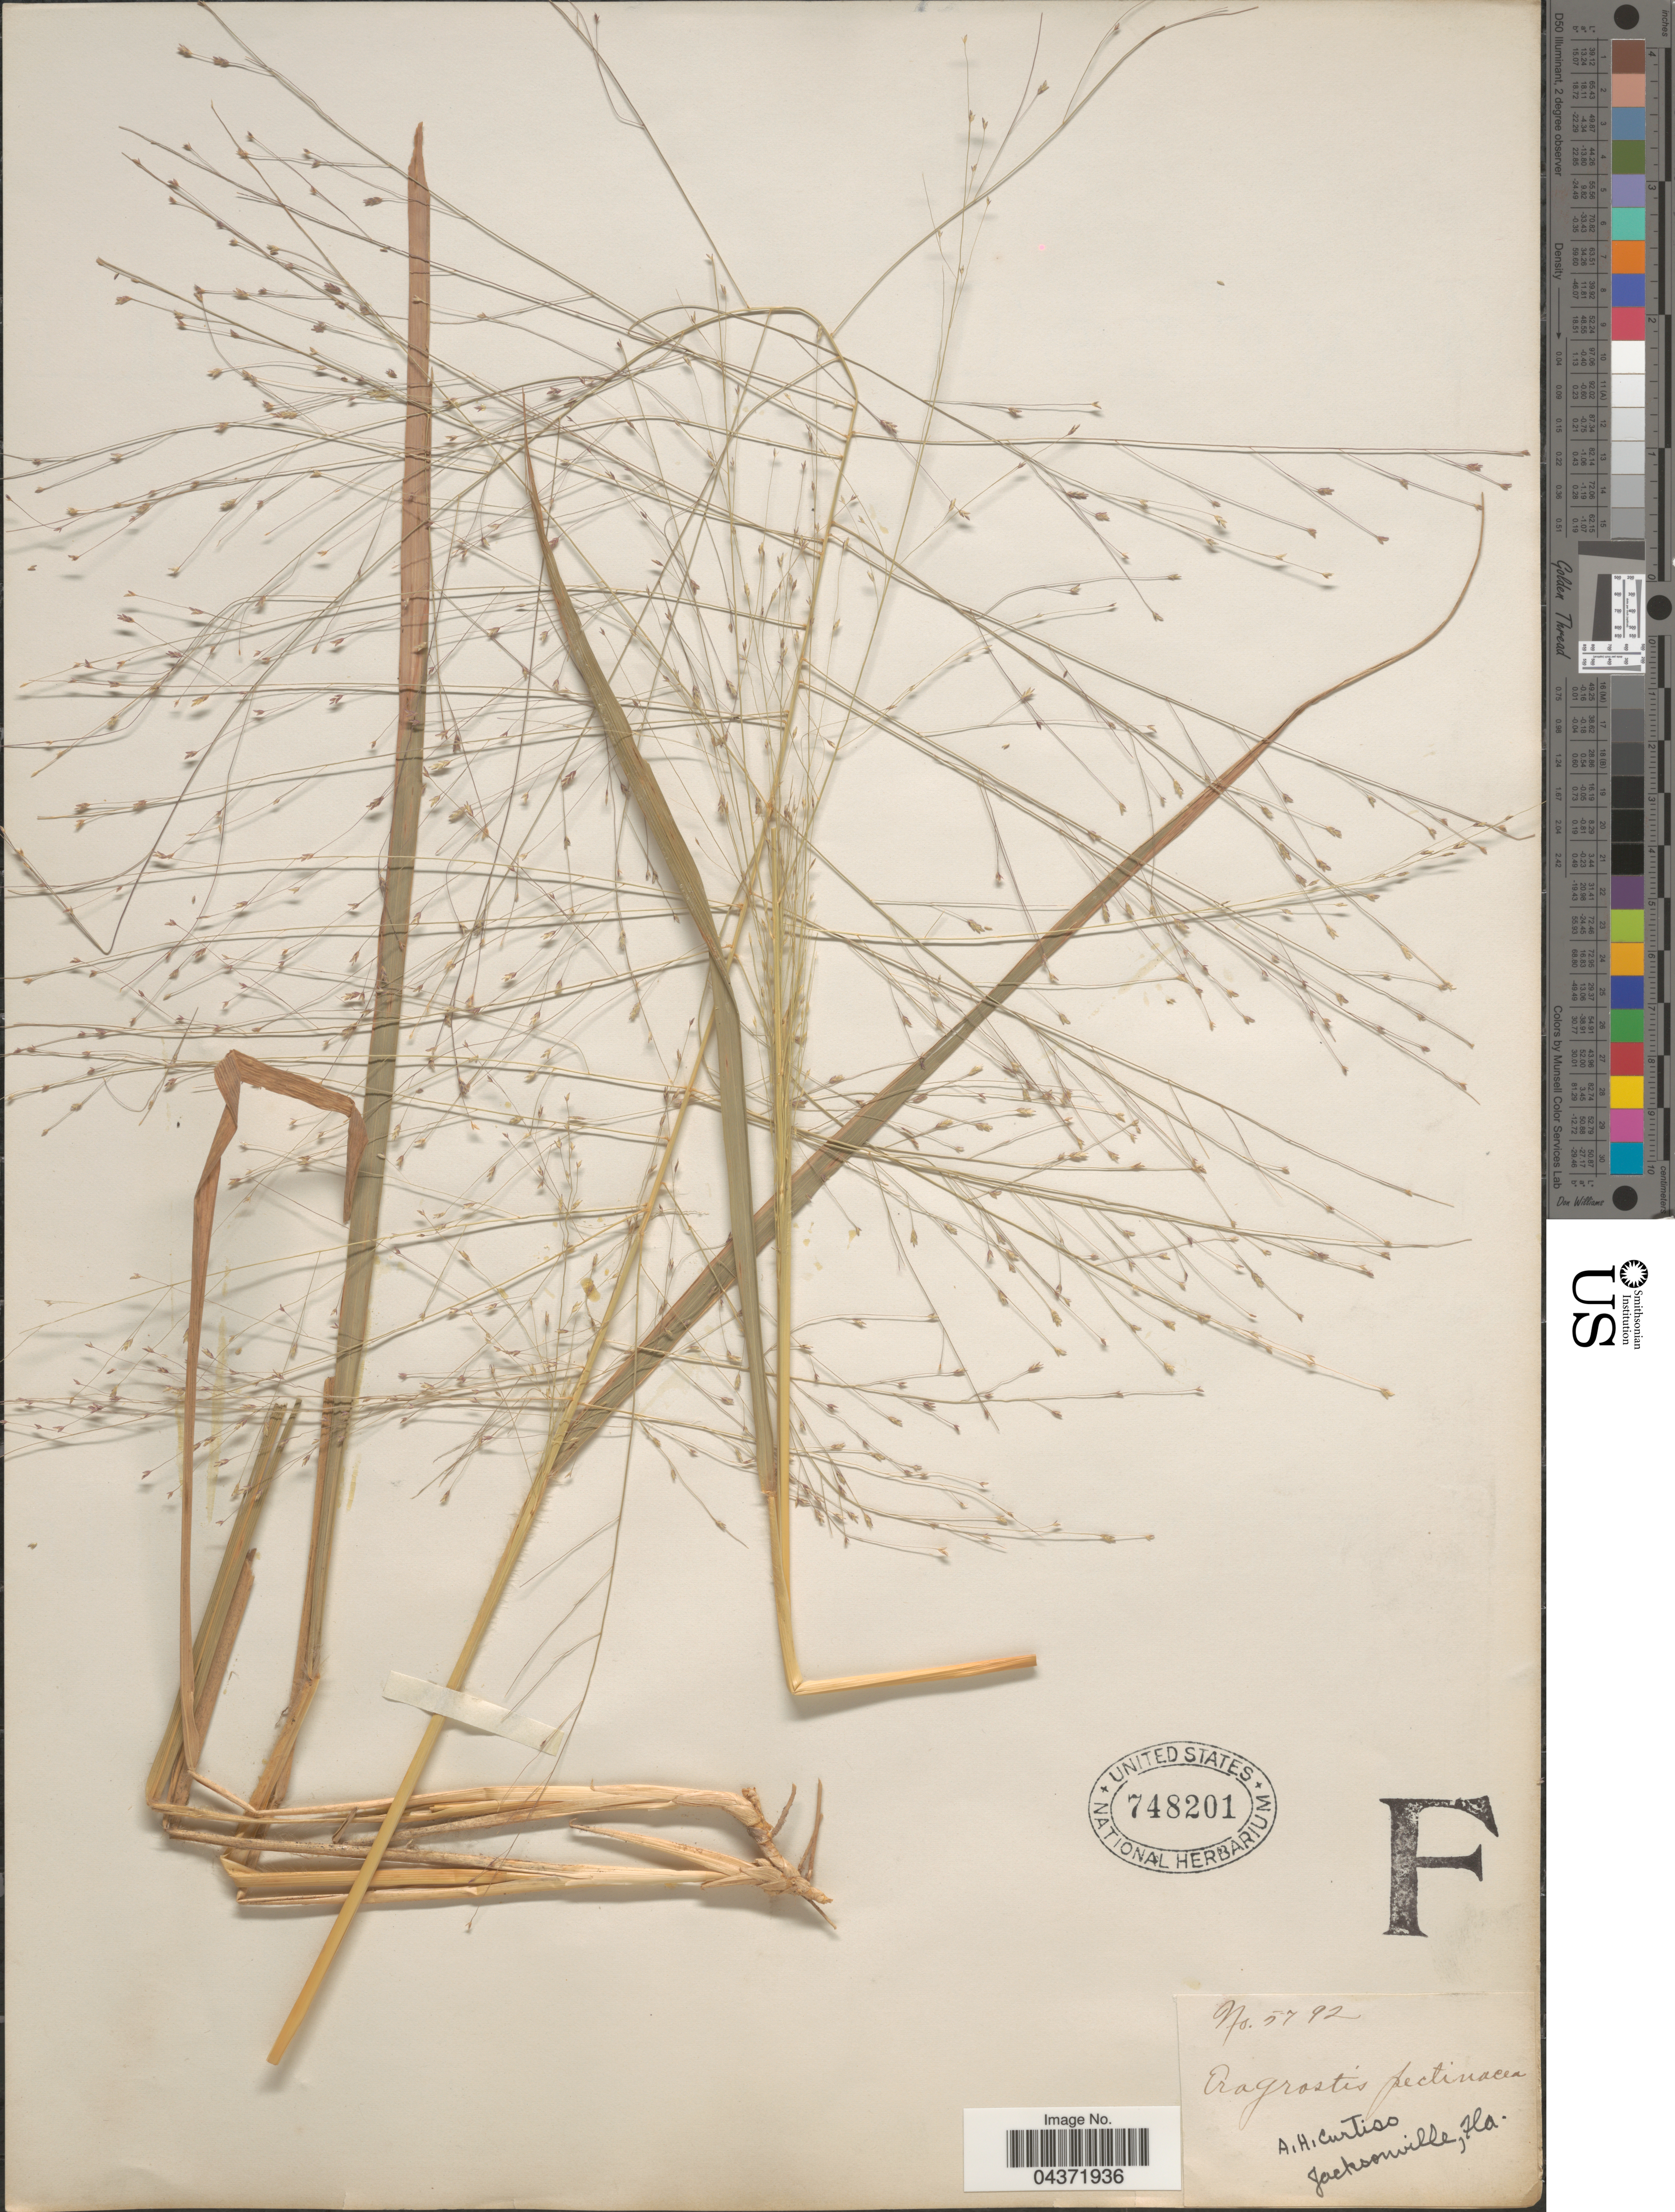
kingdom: Plantae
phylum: Tracheophyta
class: Liliopsida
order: Poales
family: Poaceae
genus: Eragrostis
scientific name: Eragrostis spectabilis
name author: (Pursh) Steud.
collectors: A. H. Curtiss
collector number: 5792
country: United States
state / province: Florida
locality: Jacksonville.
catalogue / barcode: US 748201